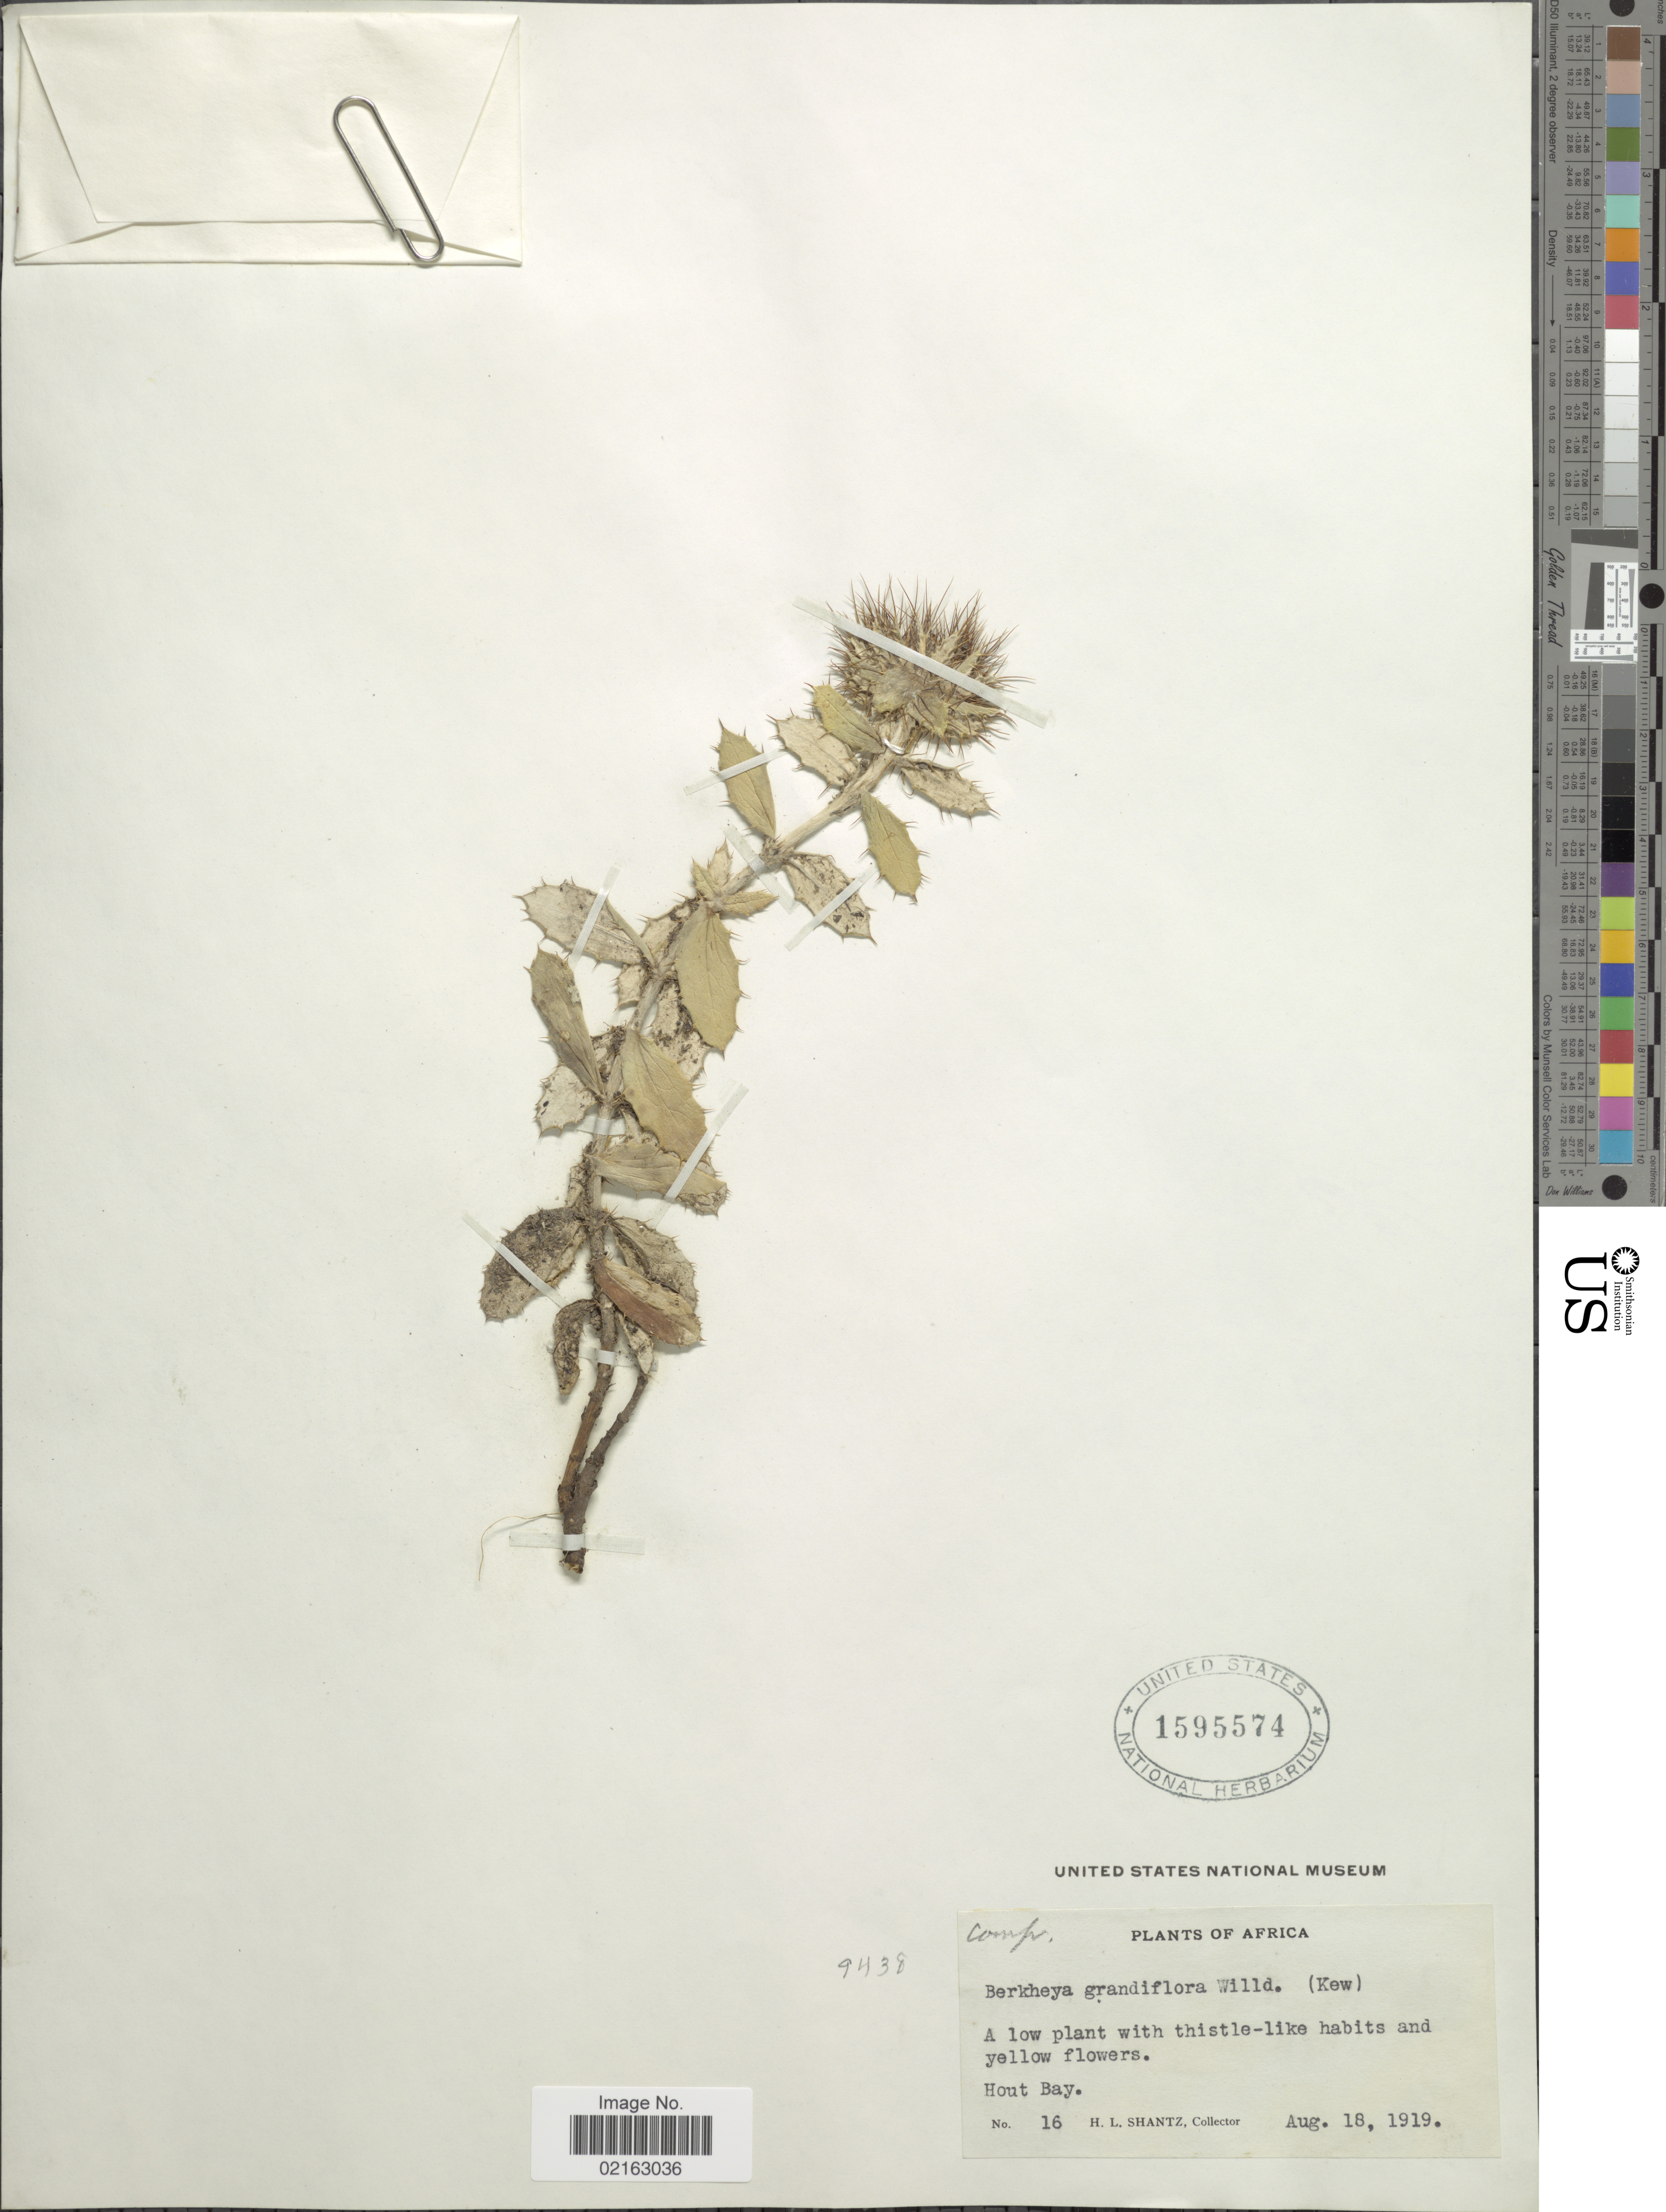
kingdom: Plantae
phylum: Tracheophyta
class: Magnoliopsida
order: Asterales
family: Asteraceae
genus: Berkheya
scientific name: Berkheya barbata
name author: (L. f.) Hutch.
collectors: H. Shantz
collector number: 16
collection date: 1919-08-18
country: South Africa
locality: Hout Bay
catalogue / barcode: US 1595574